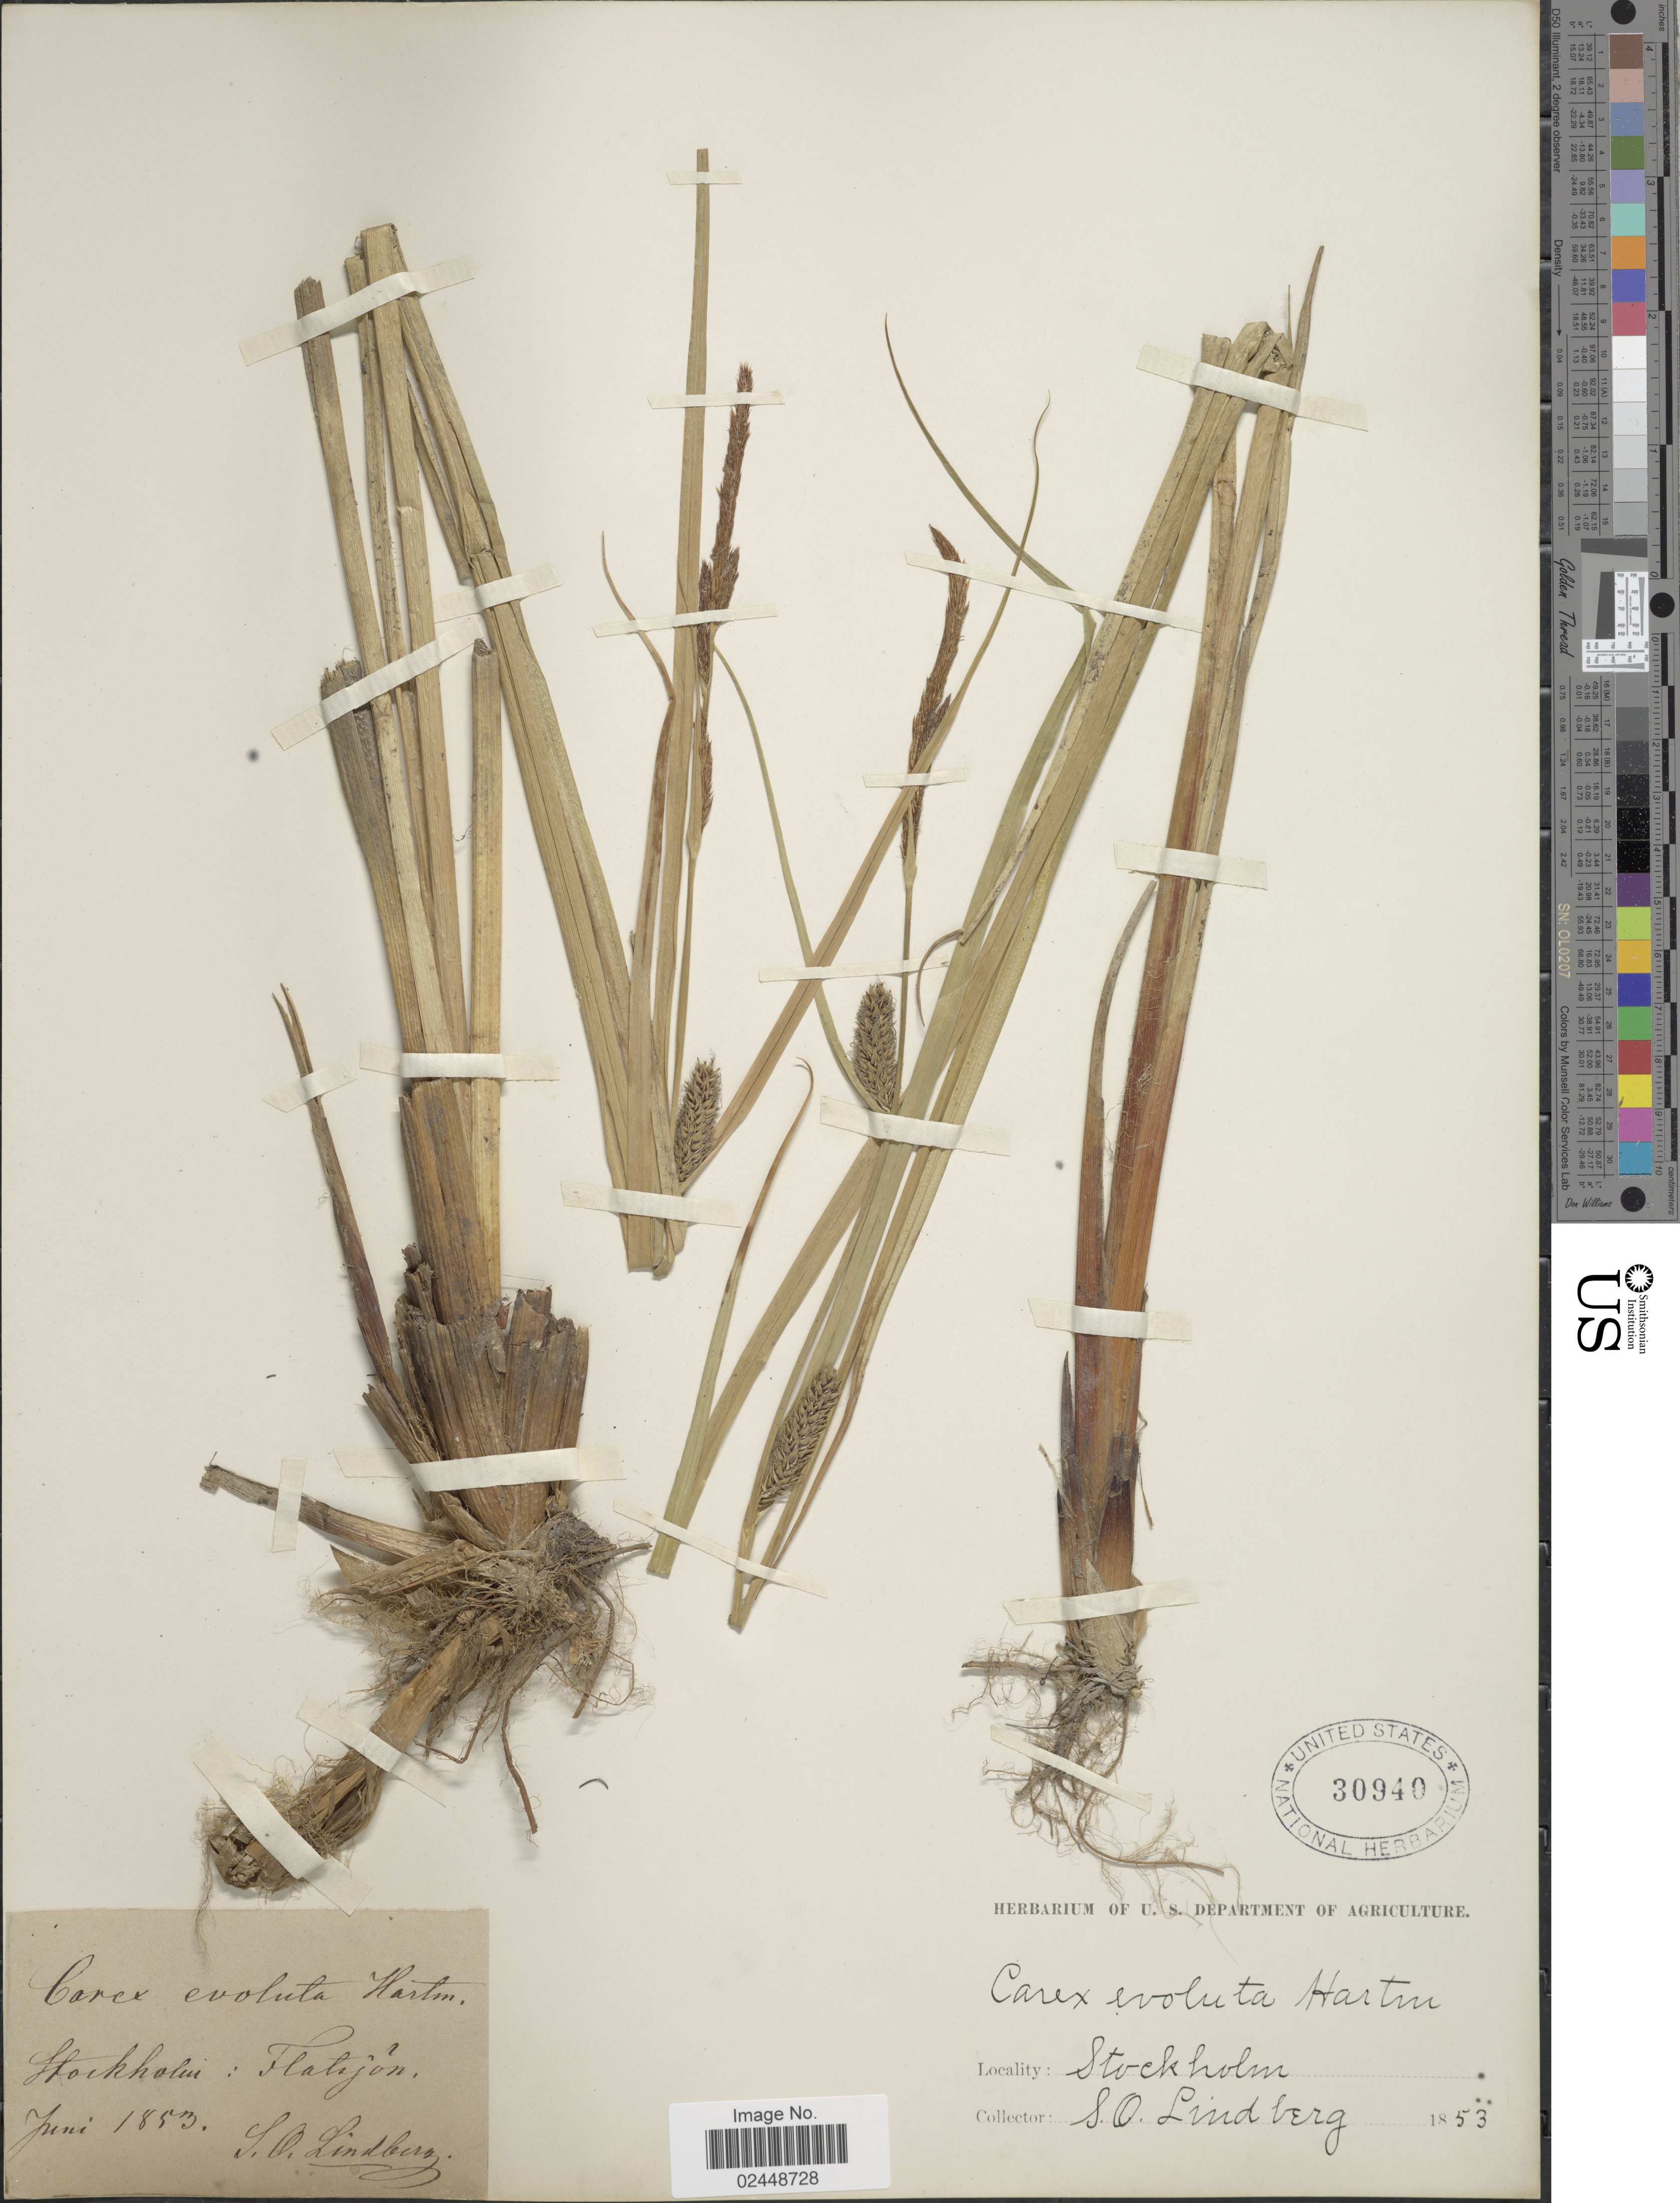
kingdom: Plantae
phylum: Tracheophyta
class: Liliopsida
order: Poales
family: Cyperaceae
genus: Carex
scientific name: Carex x evoluta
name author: Hartm.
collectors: S. O. Lindberg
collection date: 1853-06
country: Sweden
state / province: Stockholm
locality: Flatsjon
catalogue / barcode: US 30940